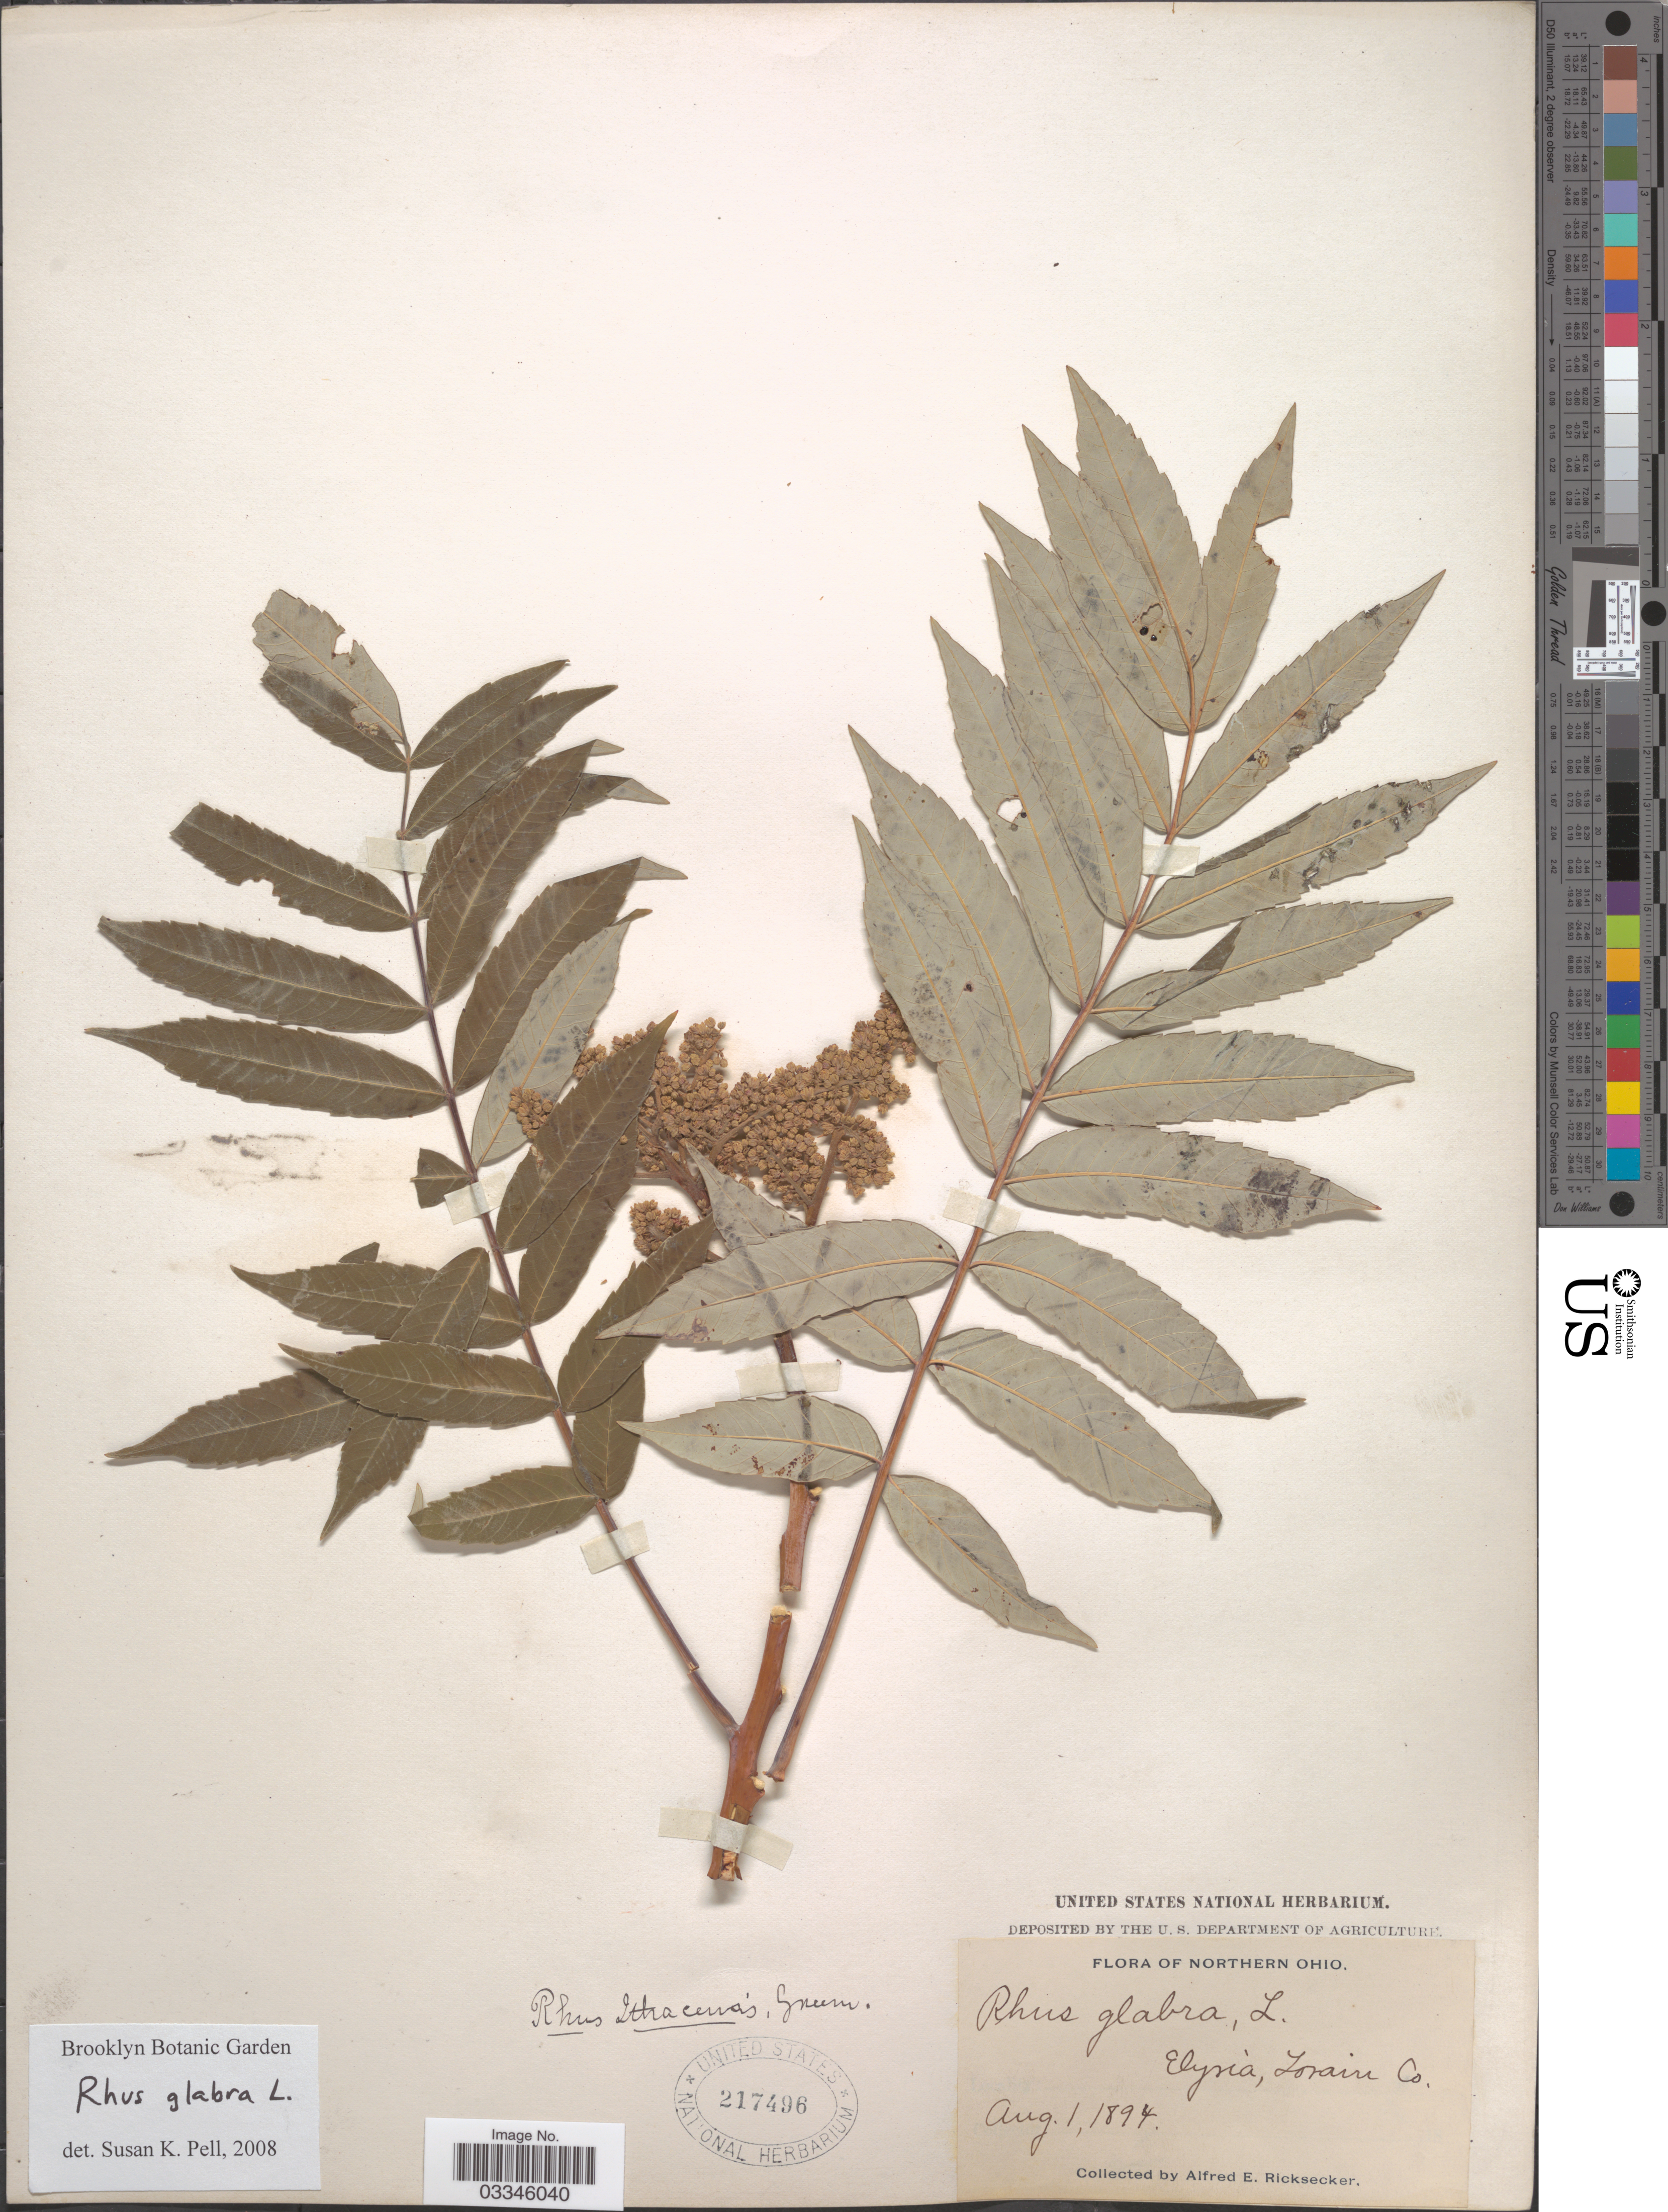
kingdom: Plantae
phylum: Tracheophyta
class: Magnoliopsida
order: Sapindales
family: Anacardiaceae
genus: Rhus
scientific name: Rhus glabra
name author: L.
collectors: A. E. Ricksecker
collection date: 1894-08-01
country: United States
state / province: Ohio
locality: Northern Ohio. Elysia, Lorain Co.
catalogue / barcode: US 217496